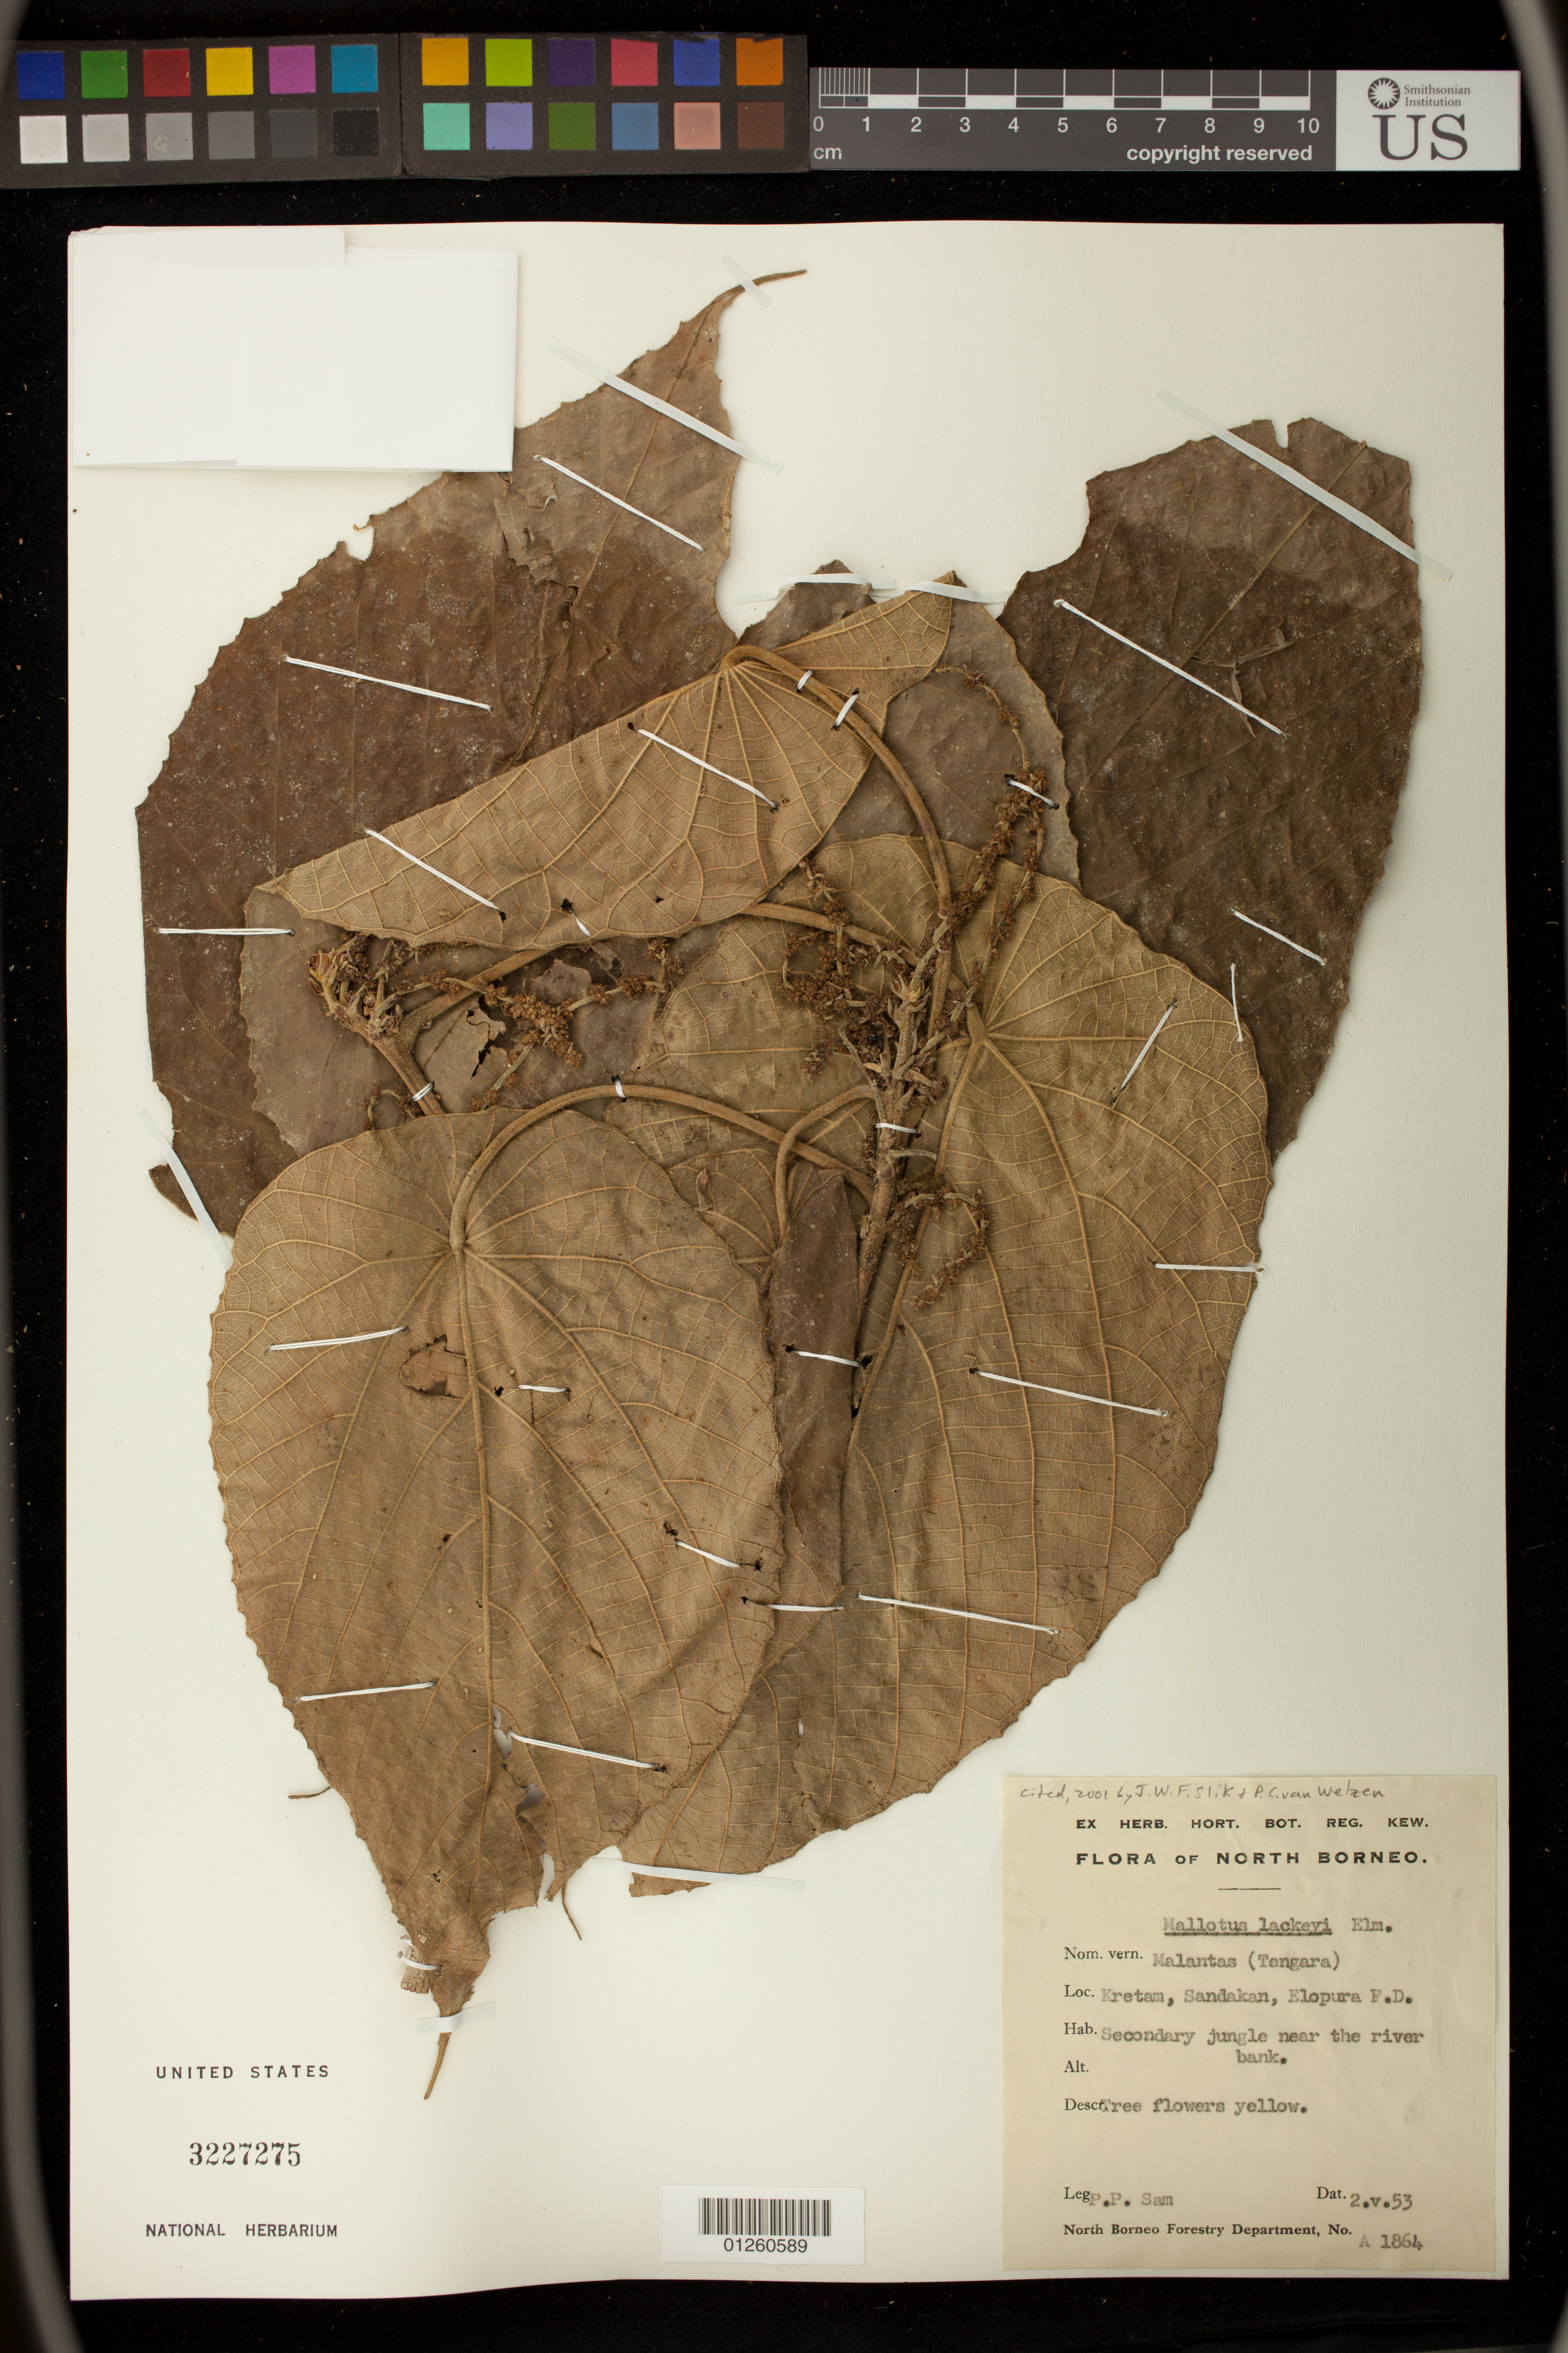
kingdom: Plantae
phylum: Tracheophyta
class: Magnoliopsida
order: Malpighiales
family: Euphorbiaceae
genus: Mallotus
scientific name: Mallotus lackeyi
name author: Elmer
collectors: P.P. Sam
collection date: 1935-05-02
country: Malaysia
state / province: Sabah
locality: Kretam, Sandakan, Elopura F. D.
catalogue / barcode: US 3227275